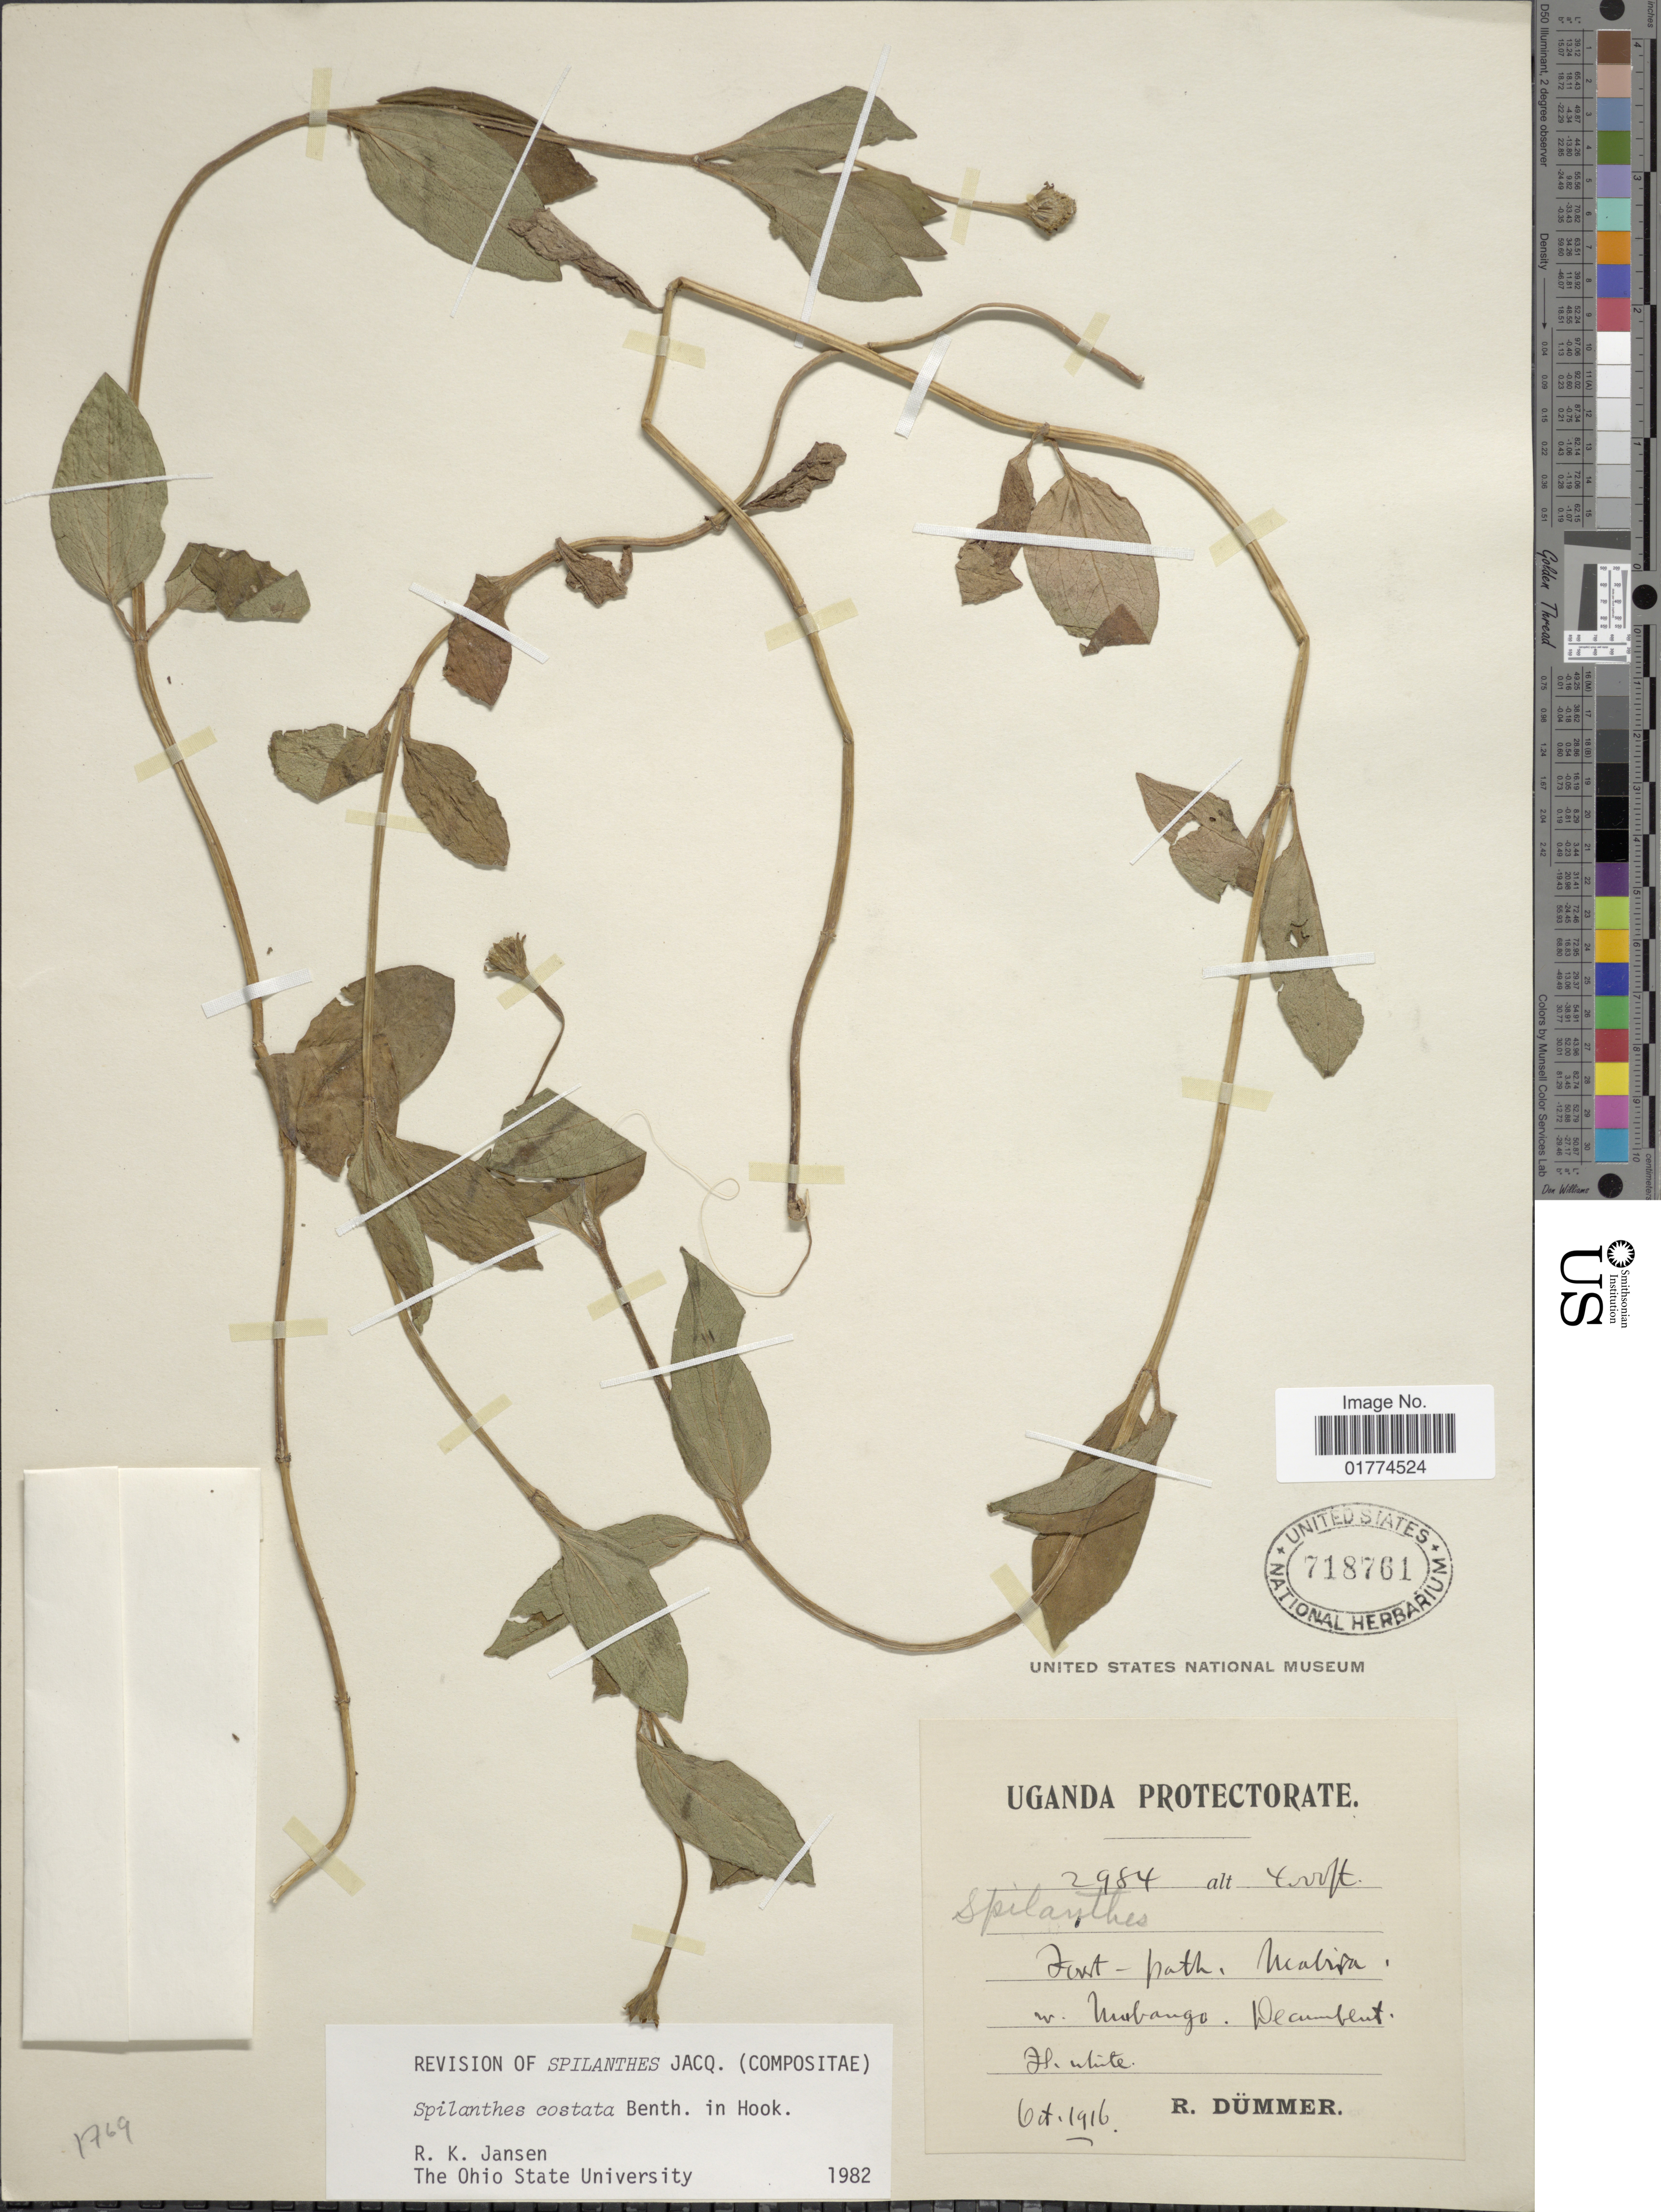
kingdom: Plantae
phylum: Tracheophyta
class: Magnoliopsida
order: Asterales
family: Asteraceae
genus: Spilanthes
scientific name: Spilanthes costata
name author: Hook. in Benth.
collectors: R. A. Dümmer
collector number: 2984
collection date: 1916-10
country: Uganda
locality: Uganda Protectorate. Mabira, nr. Mubango.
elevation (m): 2134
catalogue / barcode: US 718761